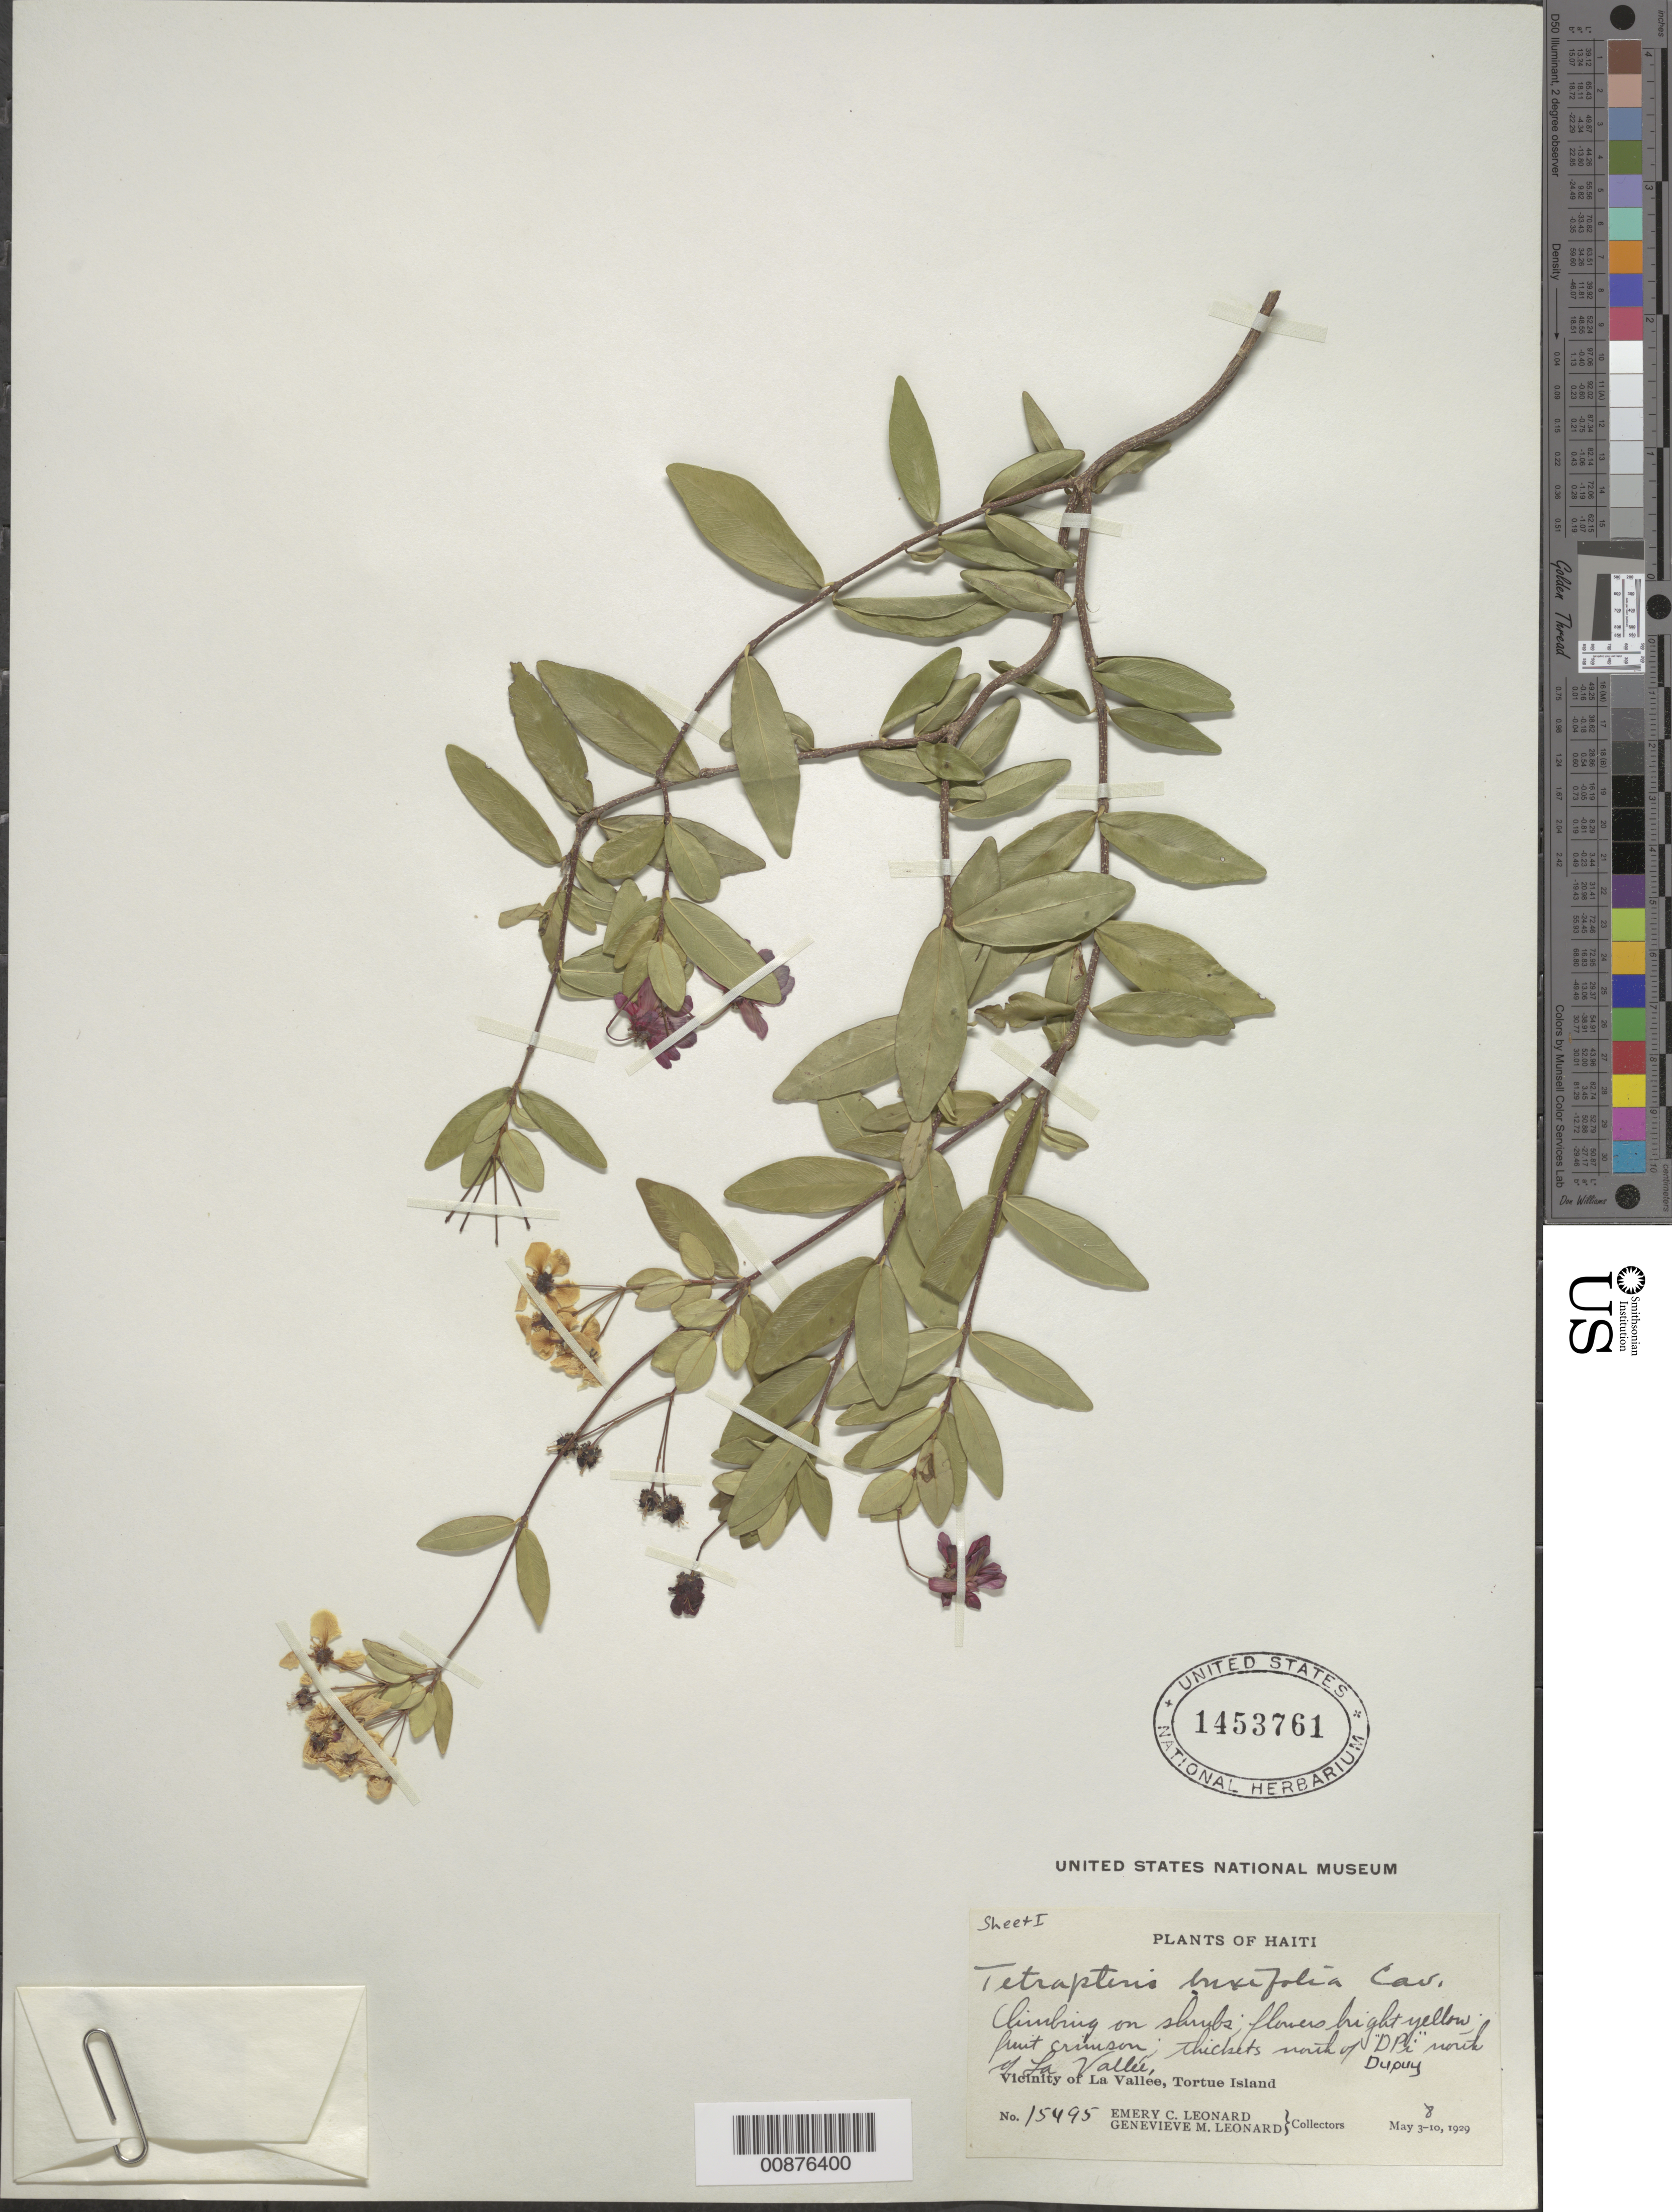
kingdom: Plantae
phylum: Tracheophyta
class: Magnoliopsida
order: Malpighiales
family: Malpighiaceae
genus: Tetrapterys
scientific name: Tetrapterys buxifolia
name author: Cav.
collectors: E. C. Leonard & G. M. Leonard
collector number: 15495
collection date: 1929-05-08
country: Haiti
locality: North of "D Pi" Dupuy north of La Vallée. Vicinity of La Vallée, Tortue Island.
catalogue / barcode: US 1453761